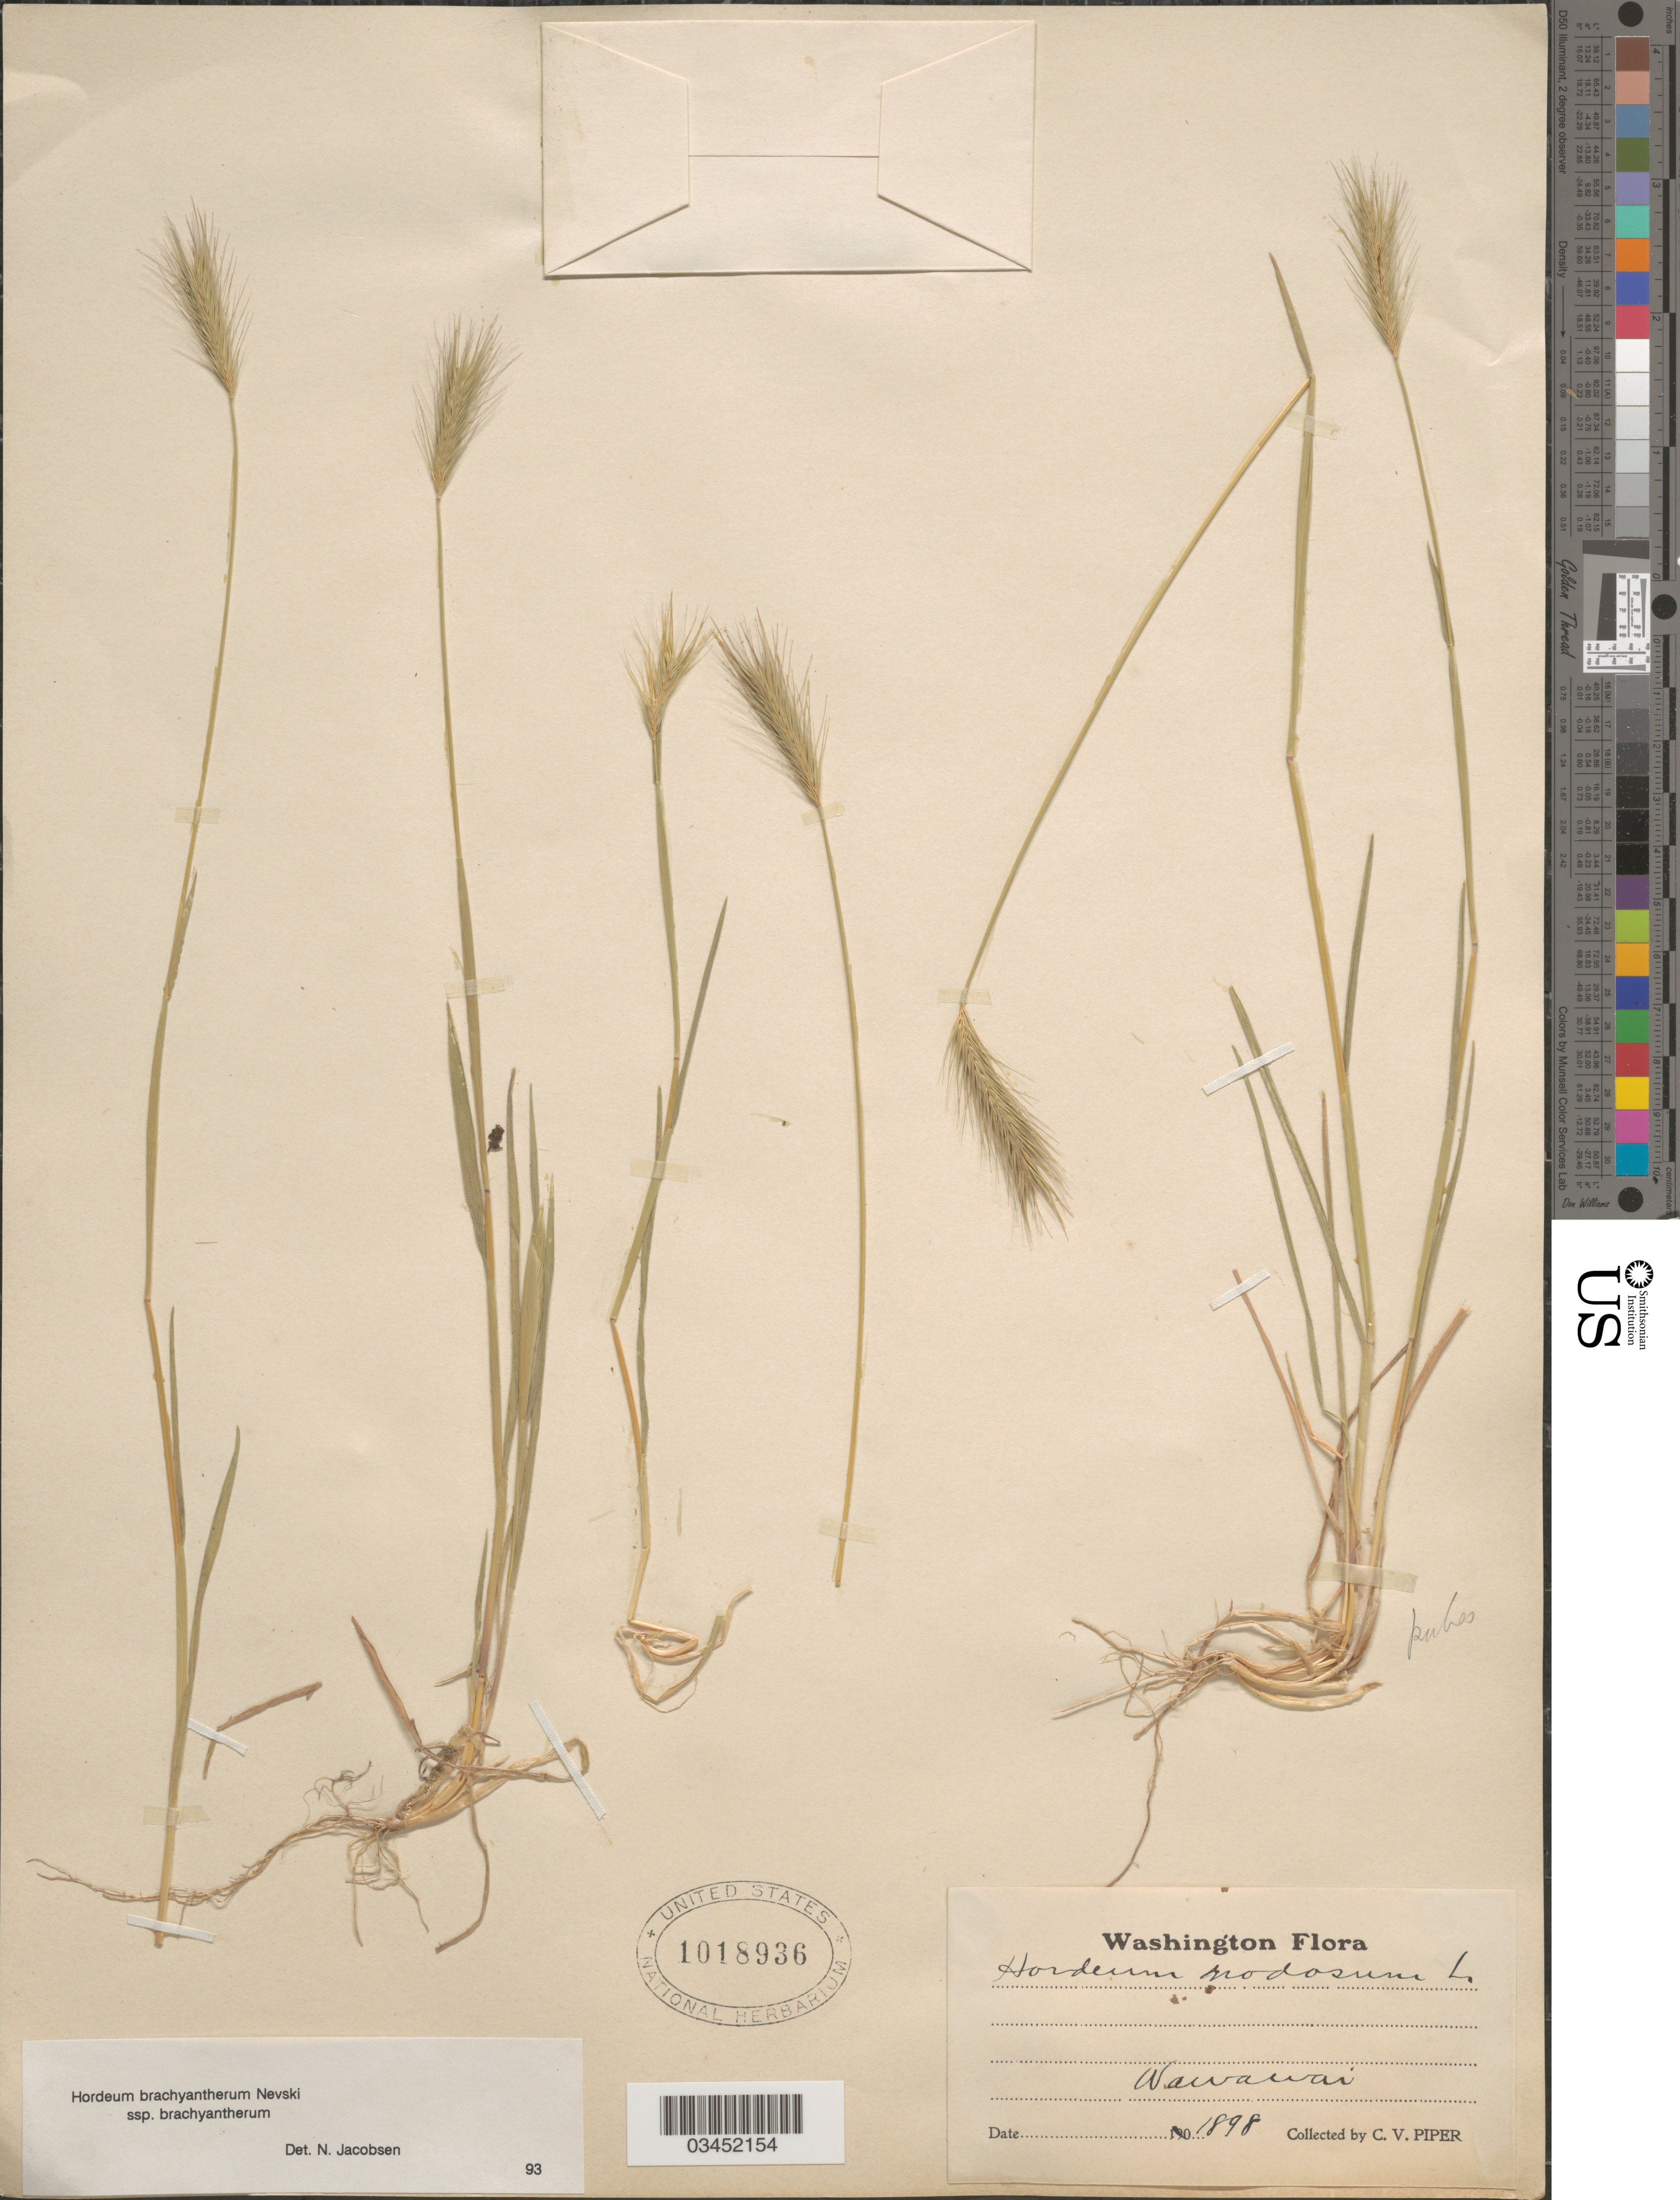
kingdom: Plantae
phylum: Tracheophyta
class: Liliopsida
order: Poales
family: Poaceae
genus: Hordeum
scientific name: Hordeum brachyantherum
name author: Nevski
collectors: C. V. Piper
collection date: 1898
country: United States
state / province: Washington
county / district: Whitman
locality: Wawawai.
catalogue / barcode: US 1018936